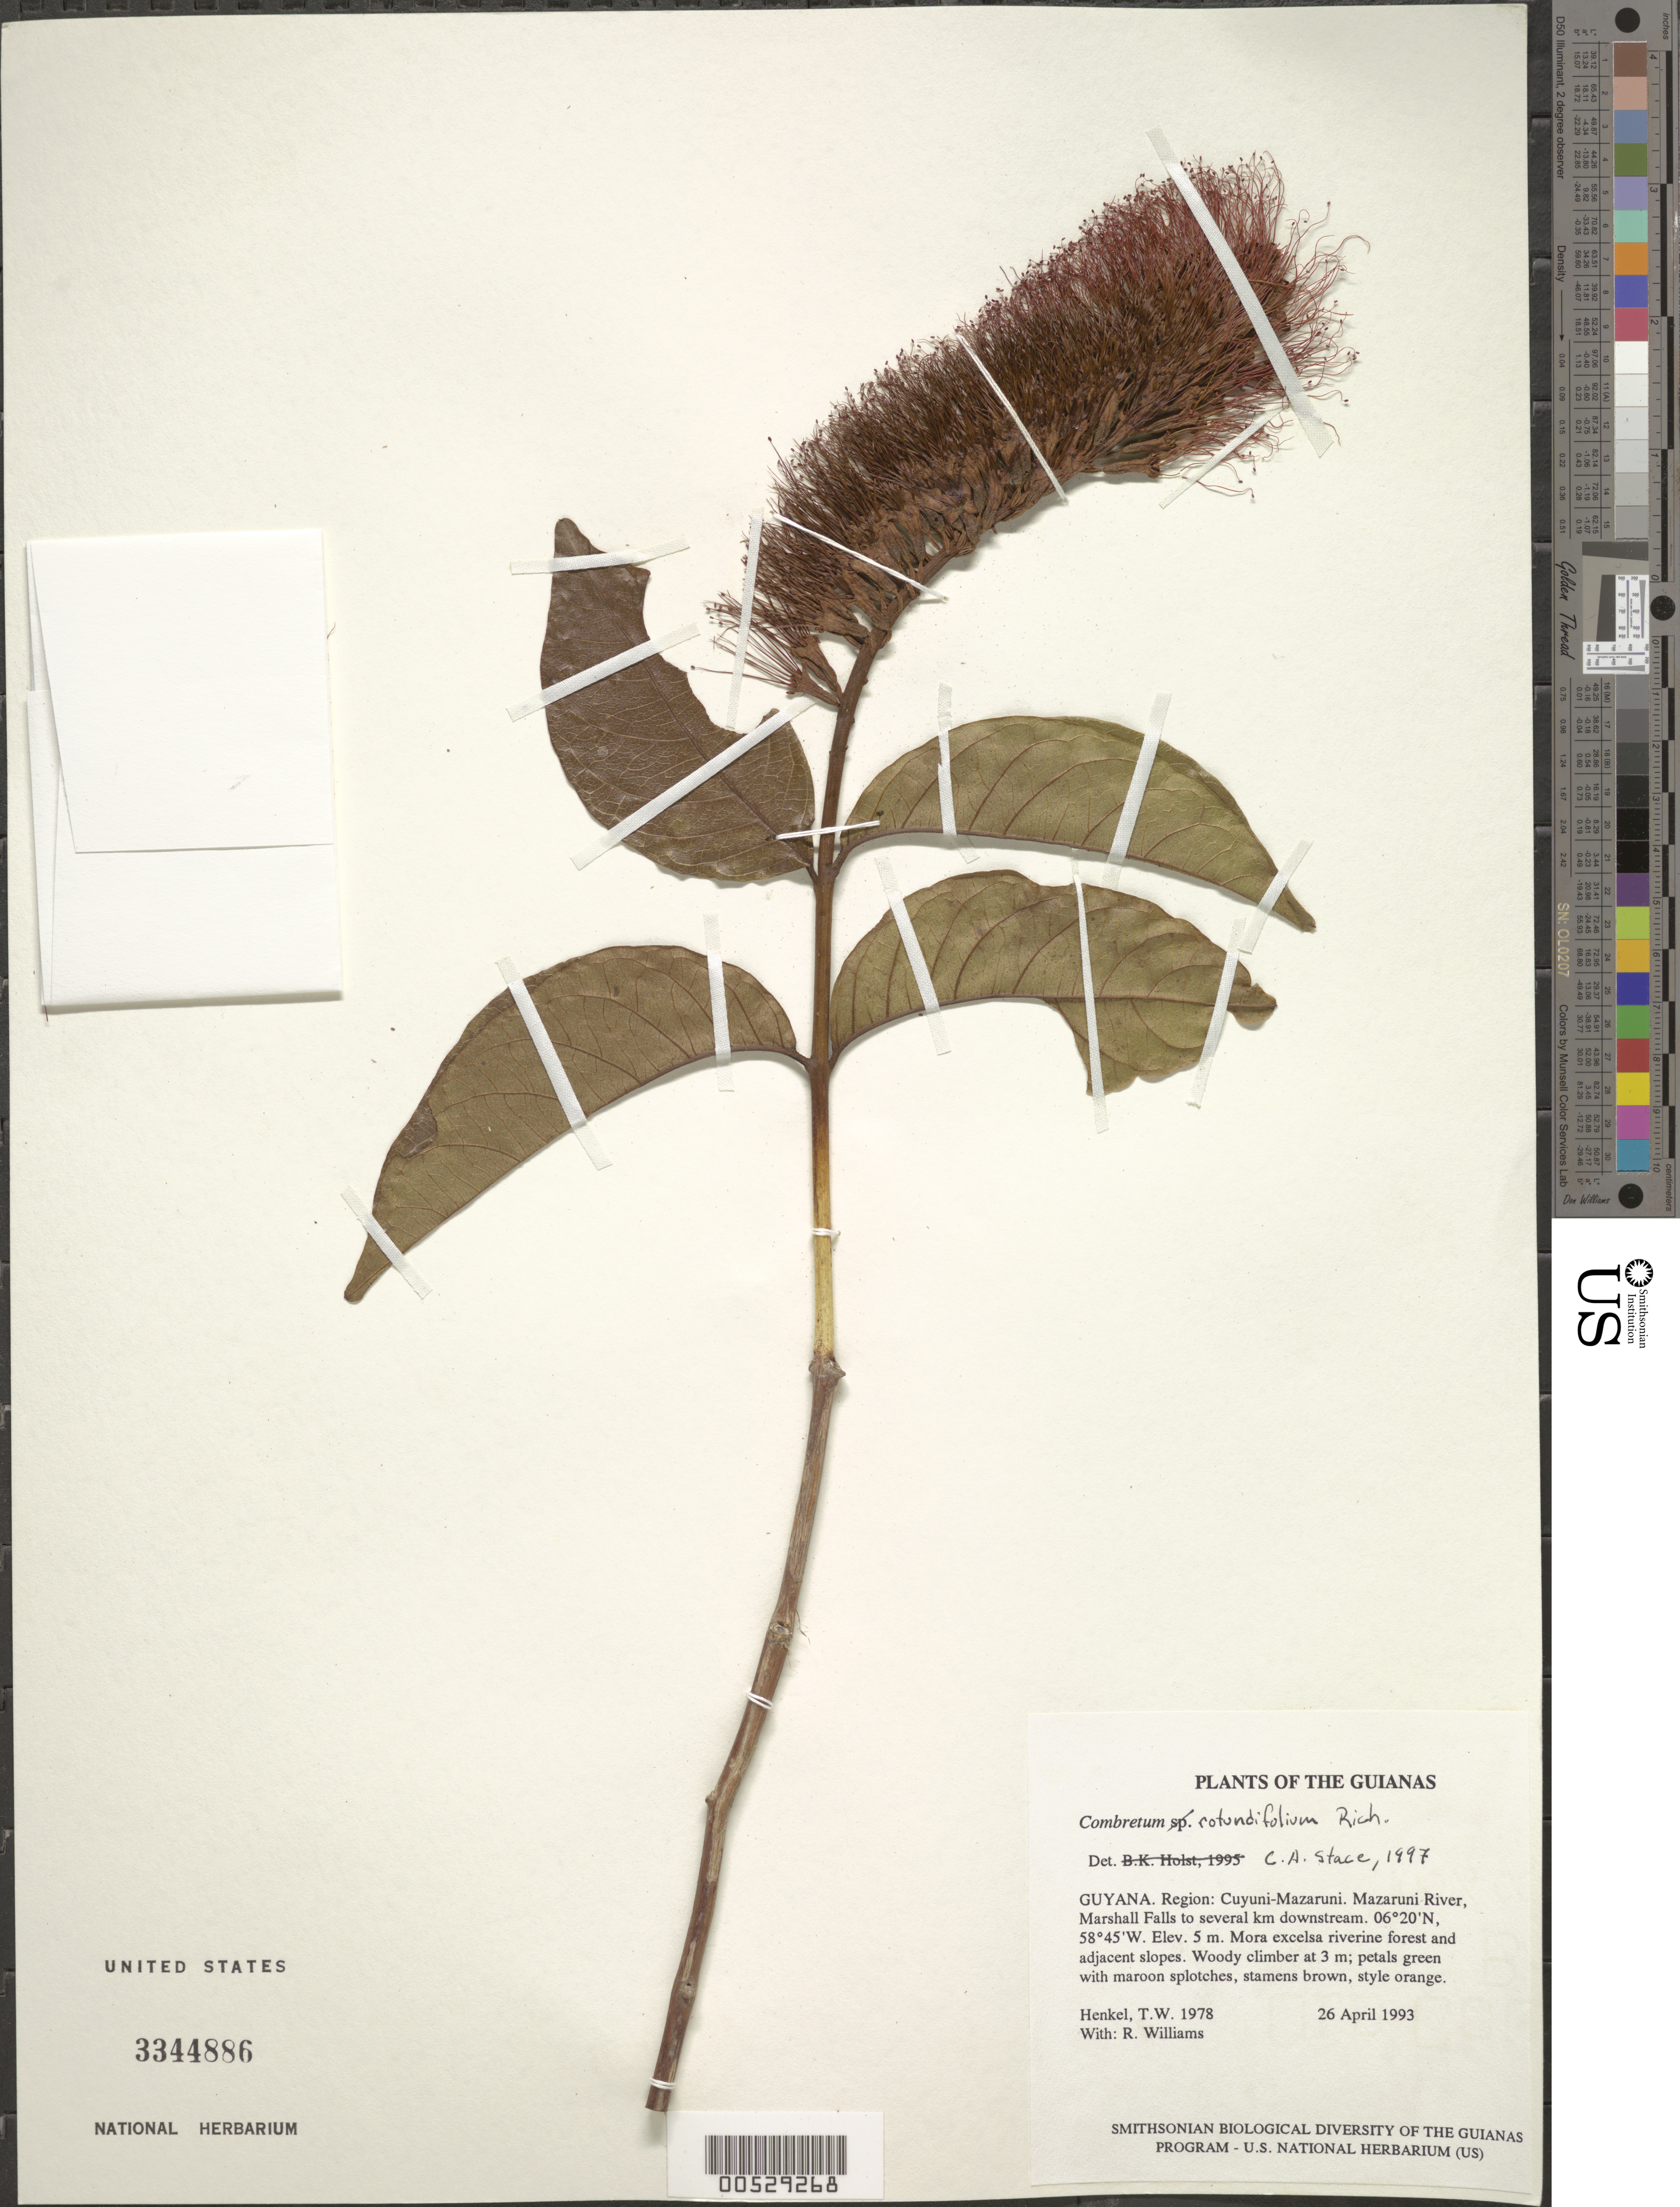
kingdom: Plantae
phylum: Tracheophyta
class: Magnoliopsida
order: Myrtales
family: Combretaceae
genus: Combretum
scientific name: Combretum rotundifolium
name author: Rich.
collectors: T. Henkel & R. Williams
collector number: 1978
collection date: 1993-04-26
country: Guyana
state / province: Cuyuni-Mazaruni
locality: The Guianas. Mazaruni River, Marshall Falls to several km downstream.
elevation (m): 5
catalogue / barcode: US 3344886